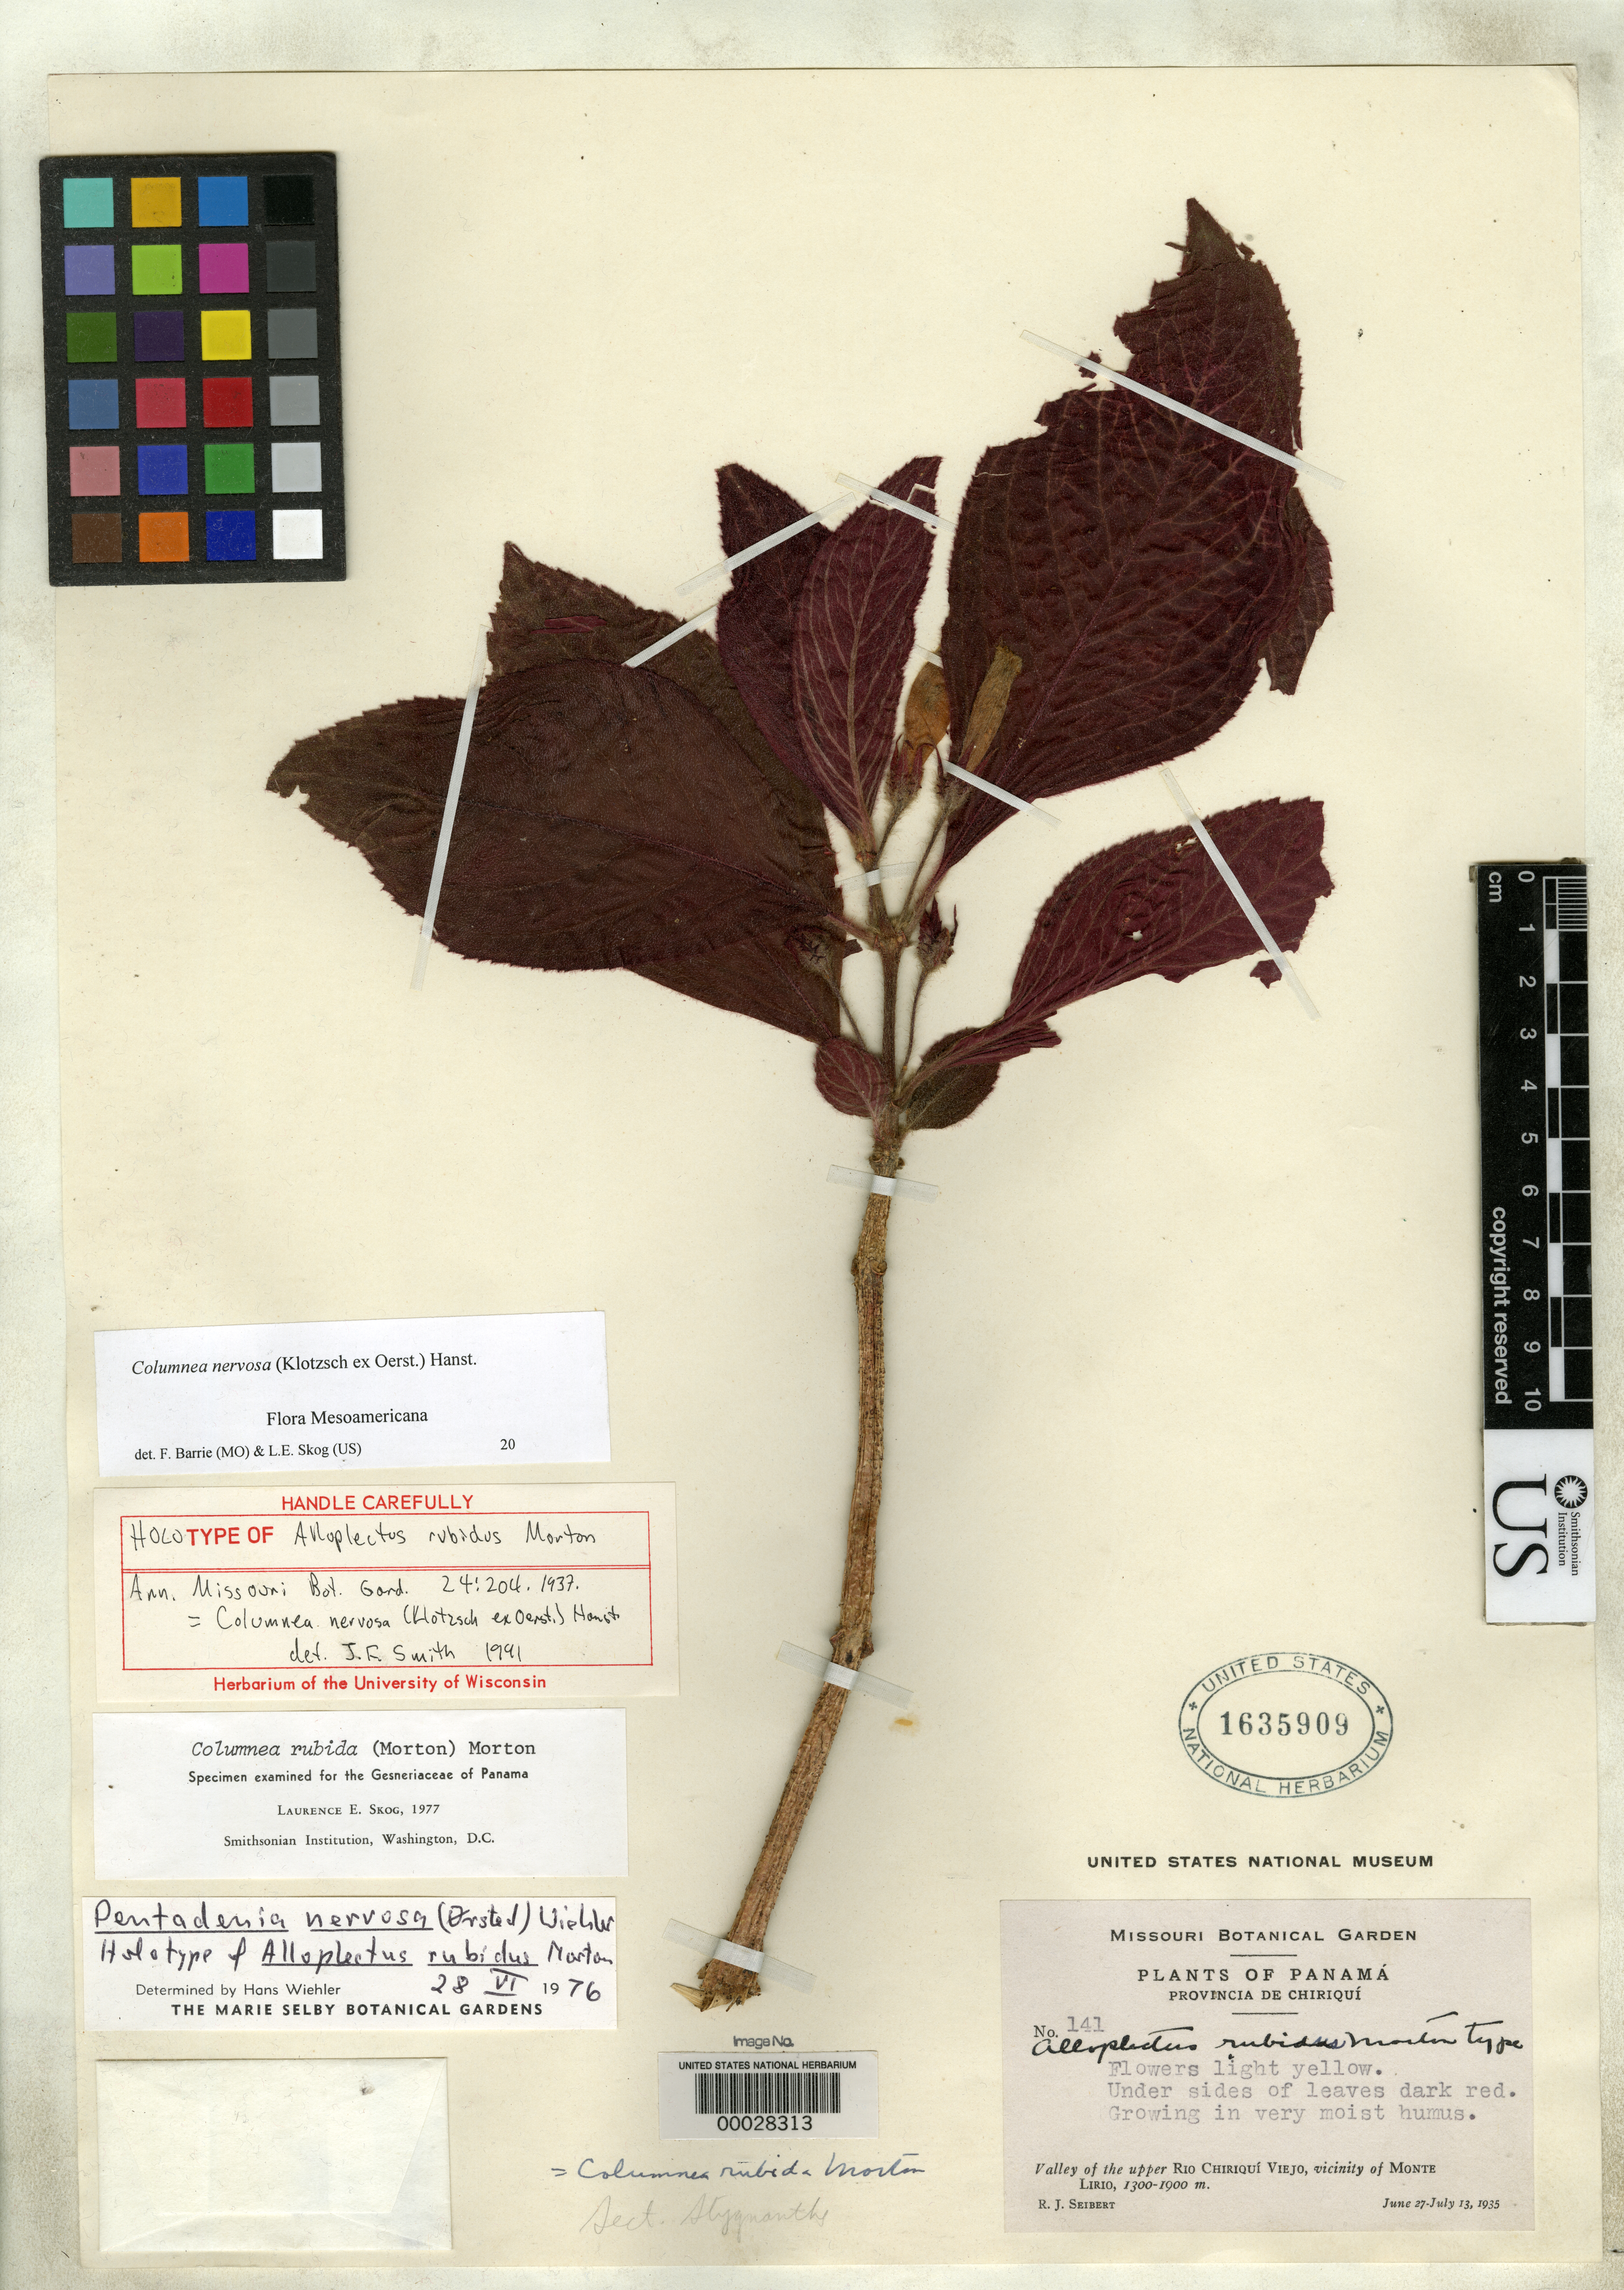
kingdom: Plantae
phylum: Tracheophyta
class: Magnoliopsida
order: Lamiales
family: Gesneriaceae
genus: Alloplectus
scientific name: Alloplectus rubidus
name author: C.V. Morton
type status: Holotype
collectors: R. J. Seibert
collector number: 141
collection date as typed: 28 Jun 1935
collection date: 1935-06-28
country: Panama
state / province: Chiriquí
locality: Upper Rio Chiriqui Viejo; Monte Lirio.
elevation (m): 1300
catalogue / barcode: US 1635909